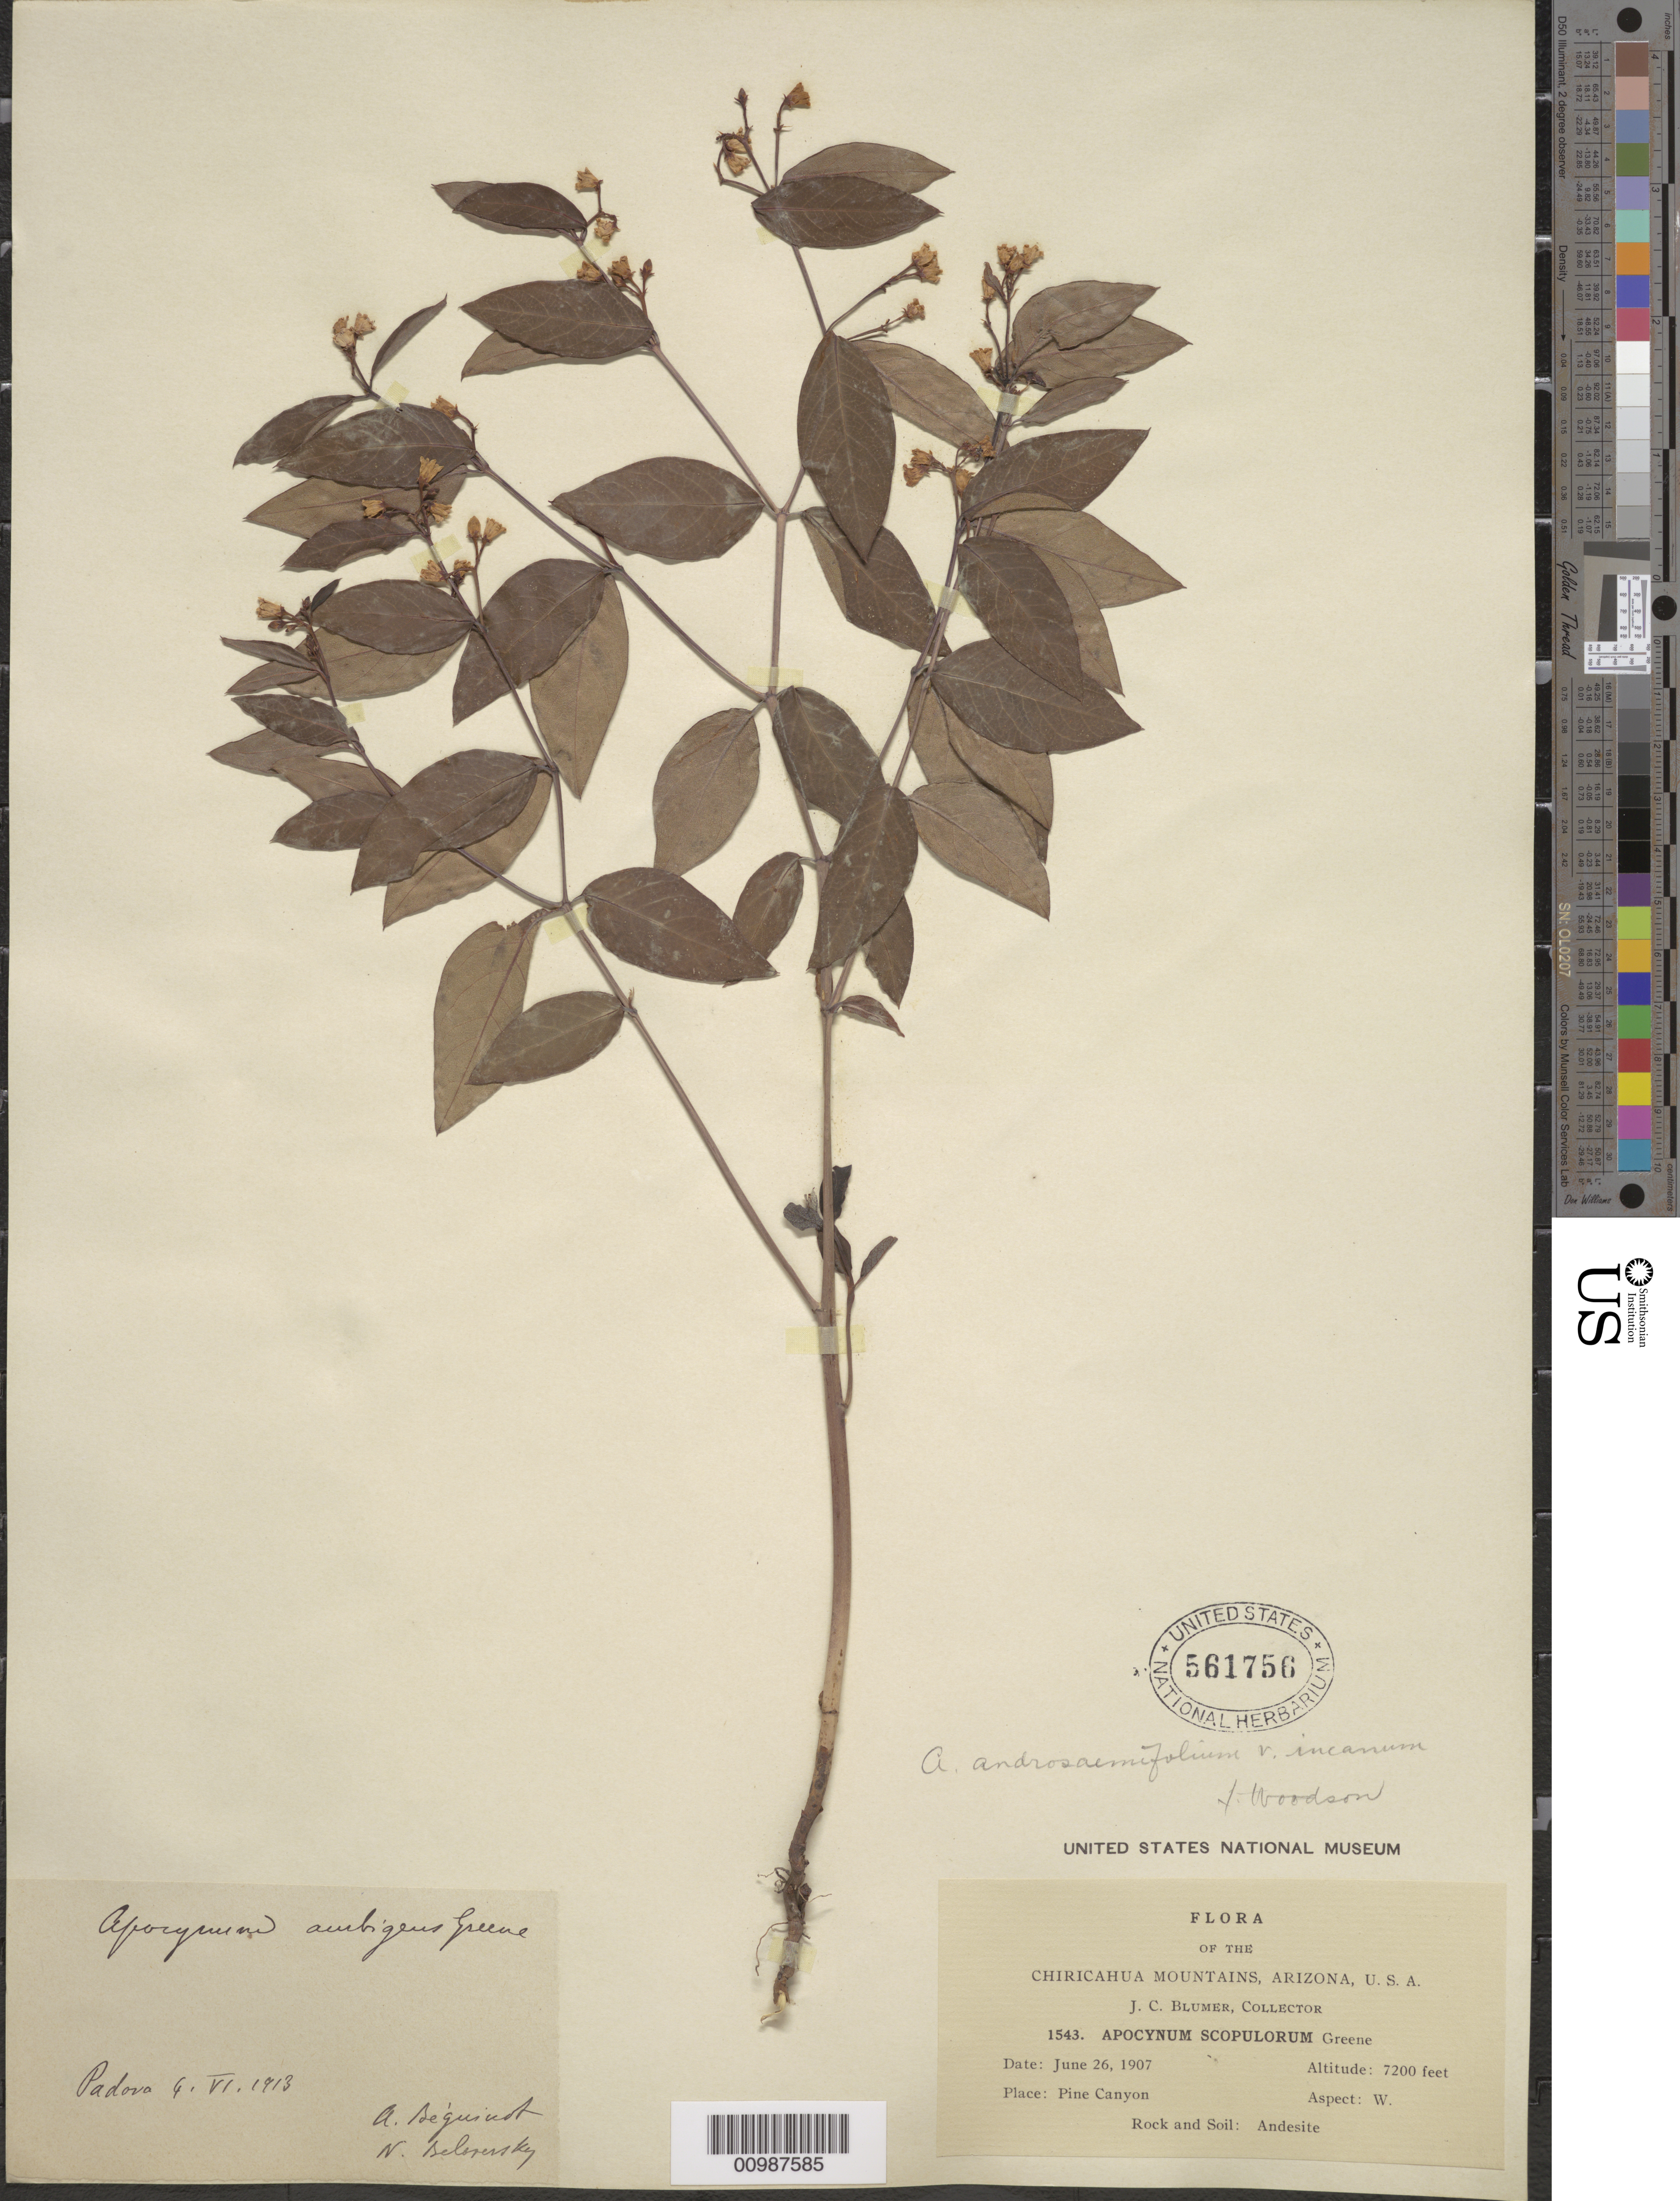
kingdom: Plantae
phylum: Tracheophyta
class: Magnoliopsida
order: Gentianales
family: Apocynaceae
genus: Apocynum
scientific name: Apocynum androsaemifolium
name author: L.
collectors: J. C. Blumer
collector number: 1543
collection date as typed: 26 Jun 1907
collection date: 1907-06-26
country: United States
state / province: Arizona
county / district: Cochise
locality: Chiricahua Mountains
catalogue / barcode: US 561756